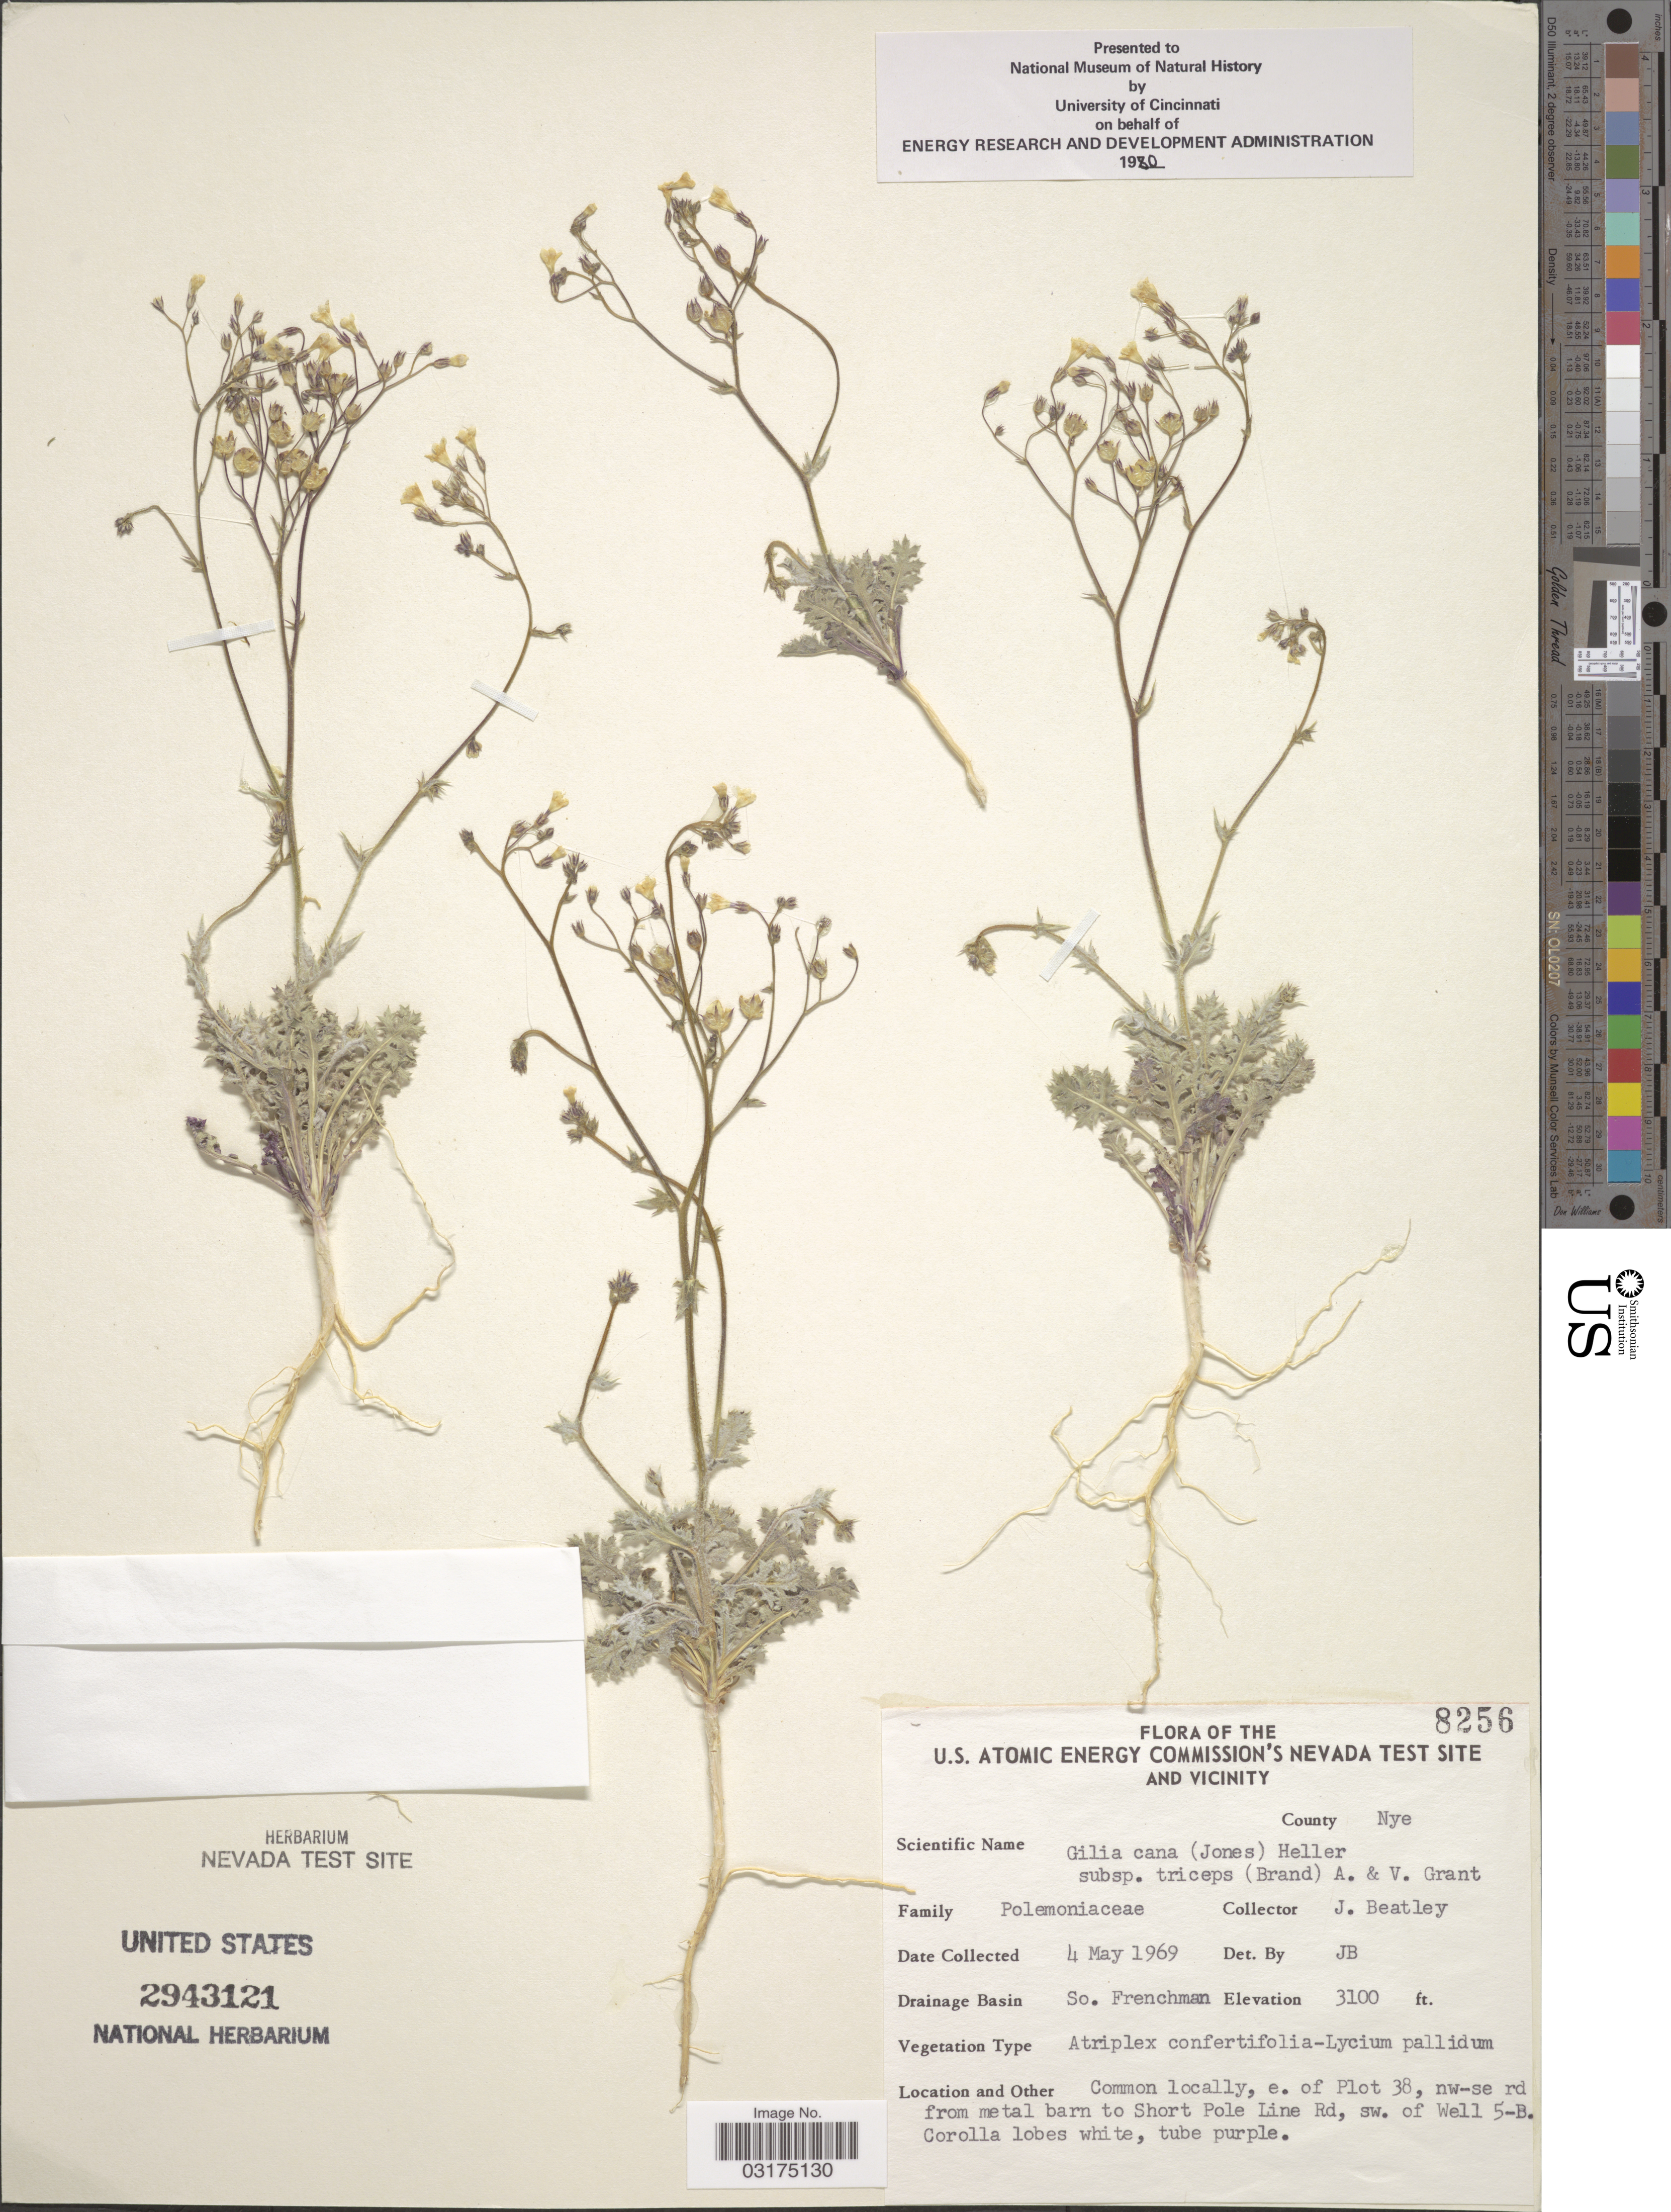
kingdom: Plantae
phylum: Tracheophyta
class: Magnoliopsida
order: Ericales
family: Polemoniaceae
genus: Gilia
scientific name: Gilia cana subsp. triceps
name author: (Brand) A.D. Grant & V.E. Grant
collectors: J. C. Beatley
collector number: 8256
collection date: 1969-05-04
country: United States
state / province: Nevada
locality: U.S. Atomic Energy Commission's Nevada Test Site and Vicinity, County Nye, Drainage Basin So. Frenchman, Common locally, e. of Plot 38, nw-se rd from metal barn to Short Pole Line Rd, sw. of Well 5-B.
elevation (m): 945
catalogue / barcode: US 2943121